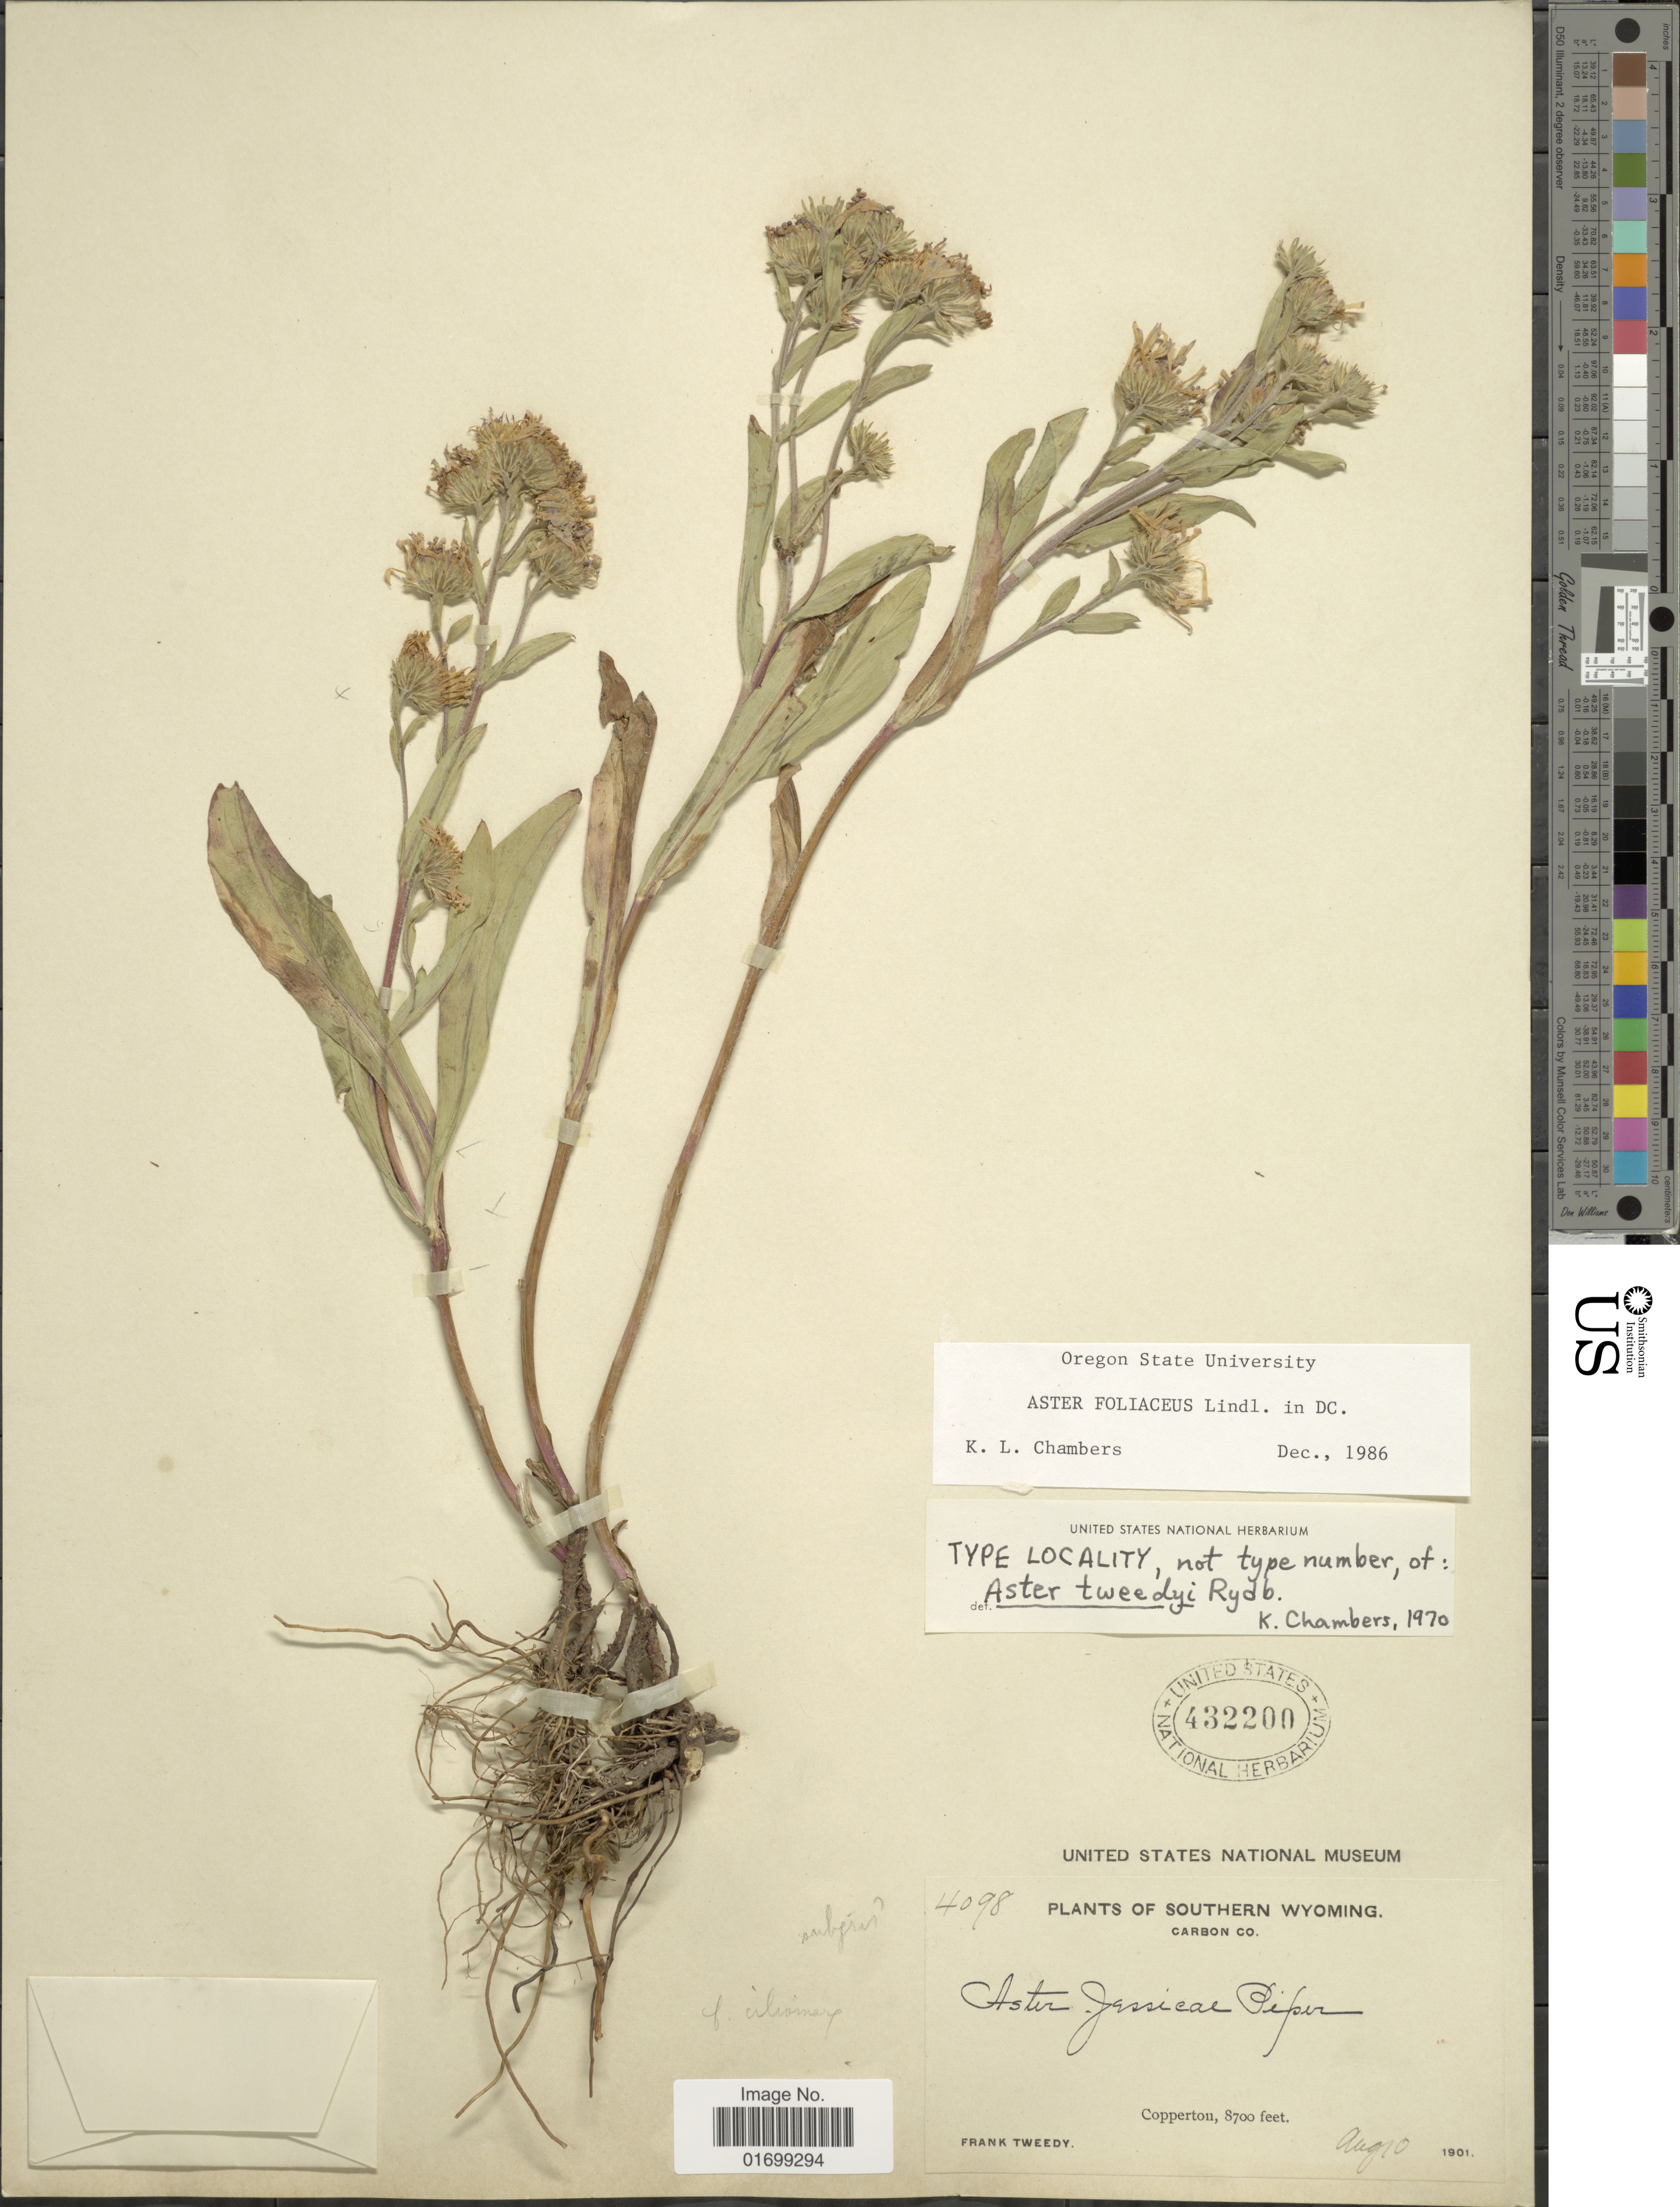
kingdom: Plantae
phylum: Tracheophyta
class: Magnoliopsida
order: Asterales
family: Asteraceae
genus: Symphyotrichum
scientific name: Symphyotrichum foliaceum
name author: (Lindl. ex DC.) G.L. Nesom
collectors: F. Tweedy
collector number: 4098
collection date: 1901-08-10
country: United States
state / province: Wyoming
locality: Southern Wyoming, Carbon Co., Copperton.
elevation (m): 2652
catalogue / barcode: US 432200